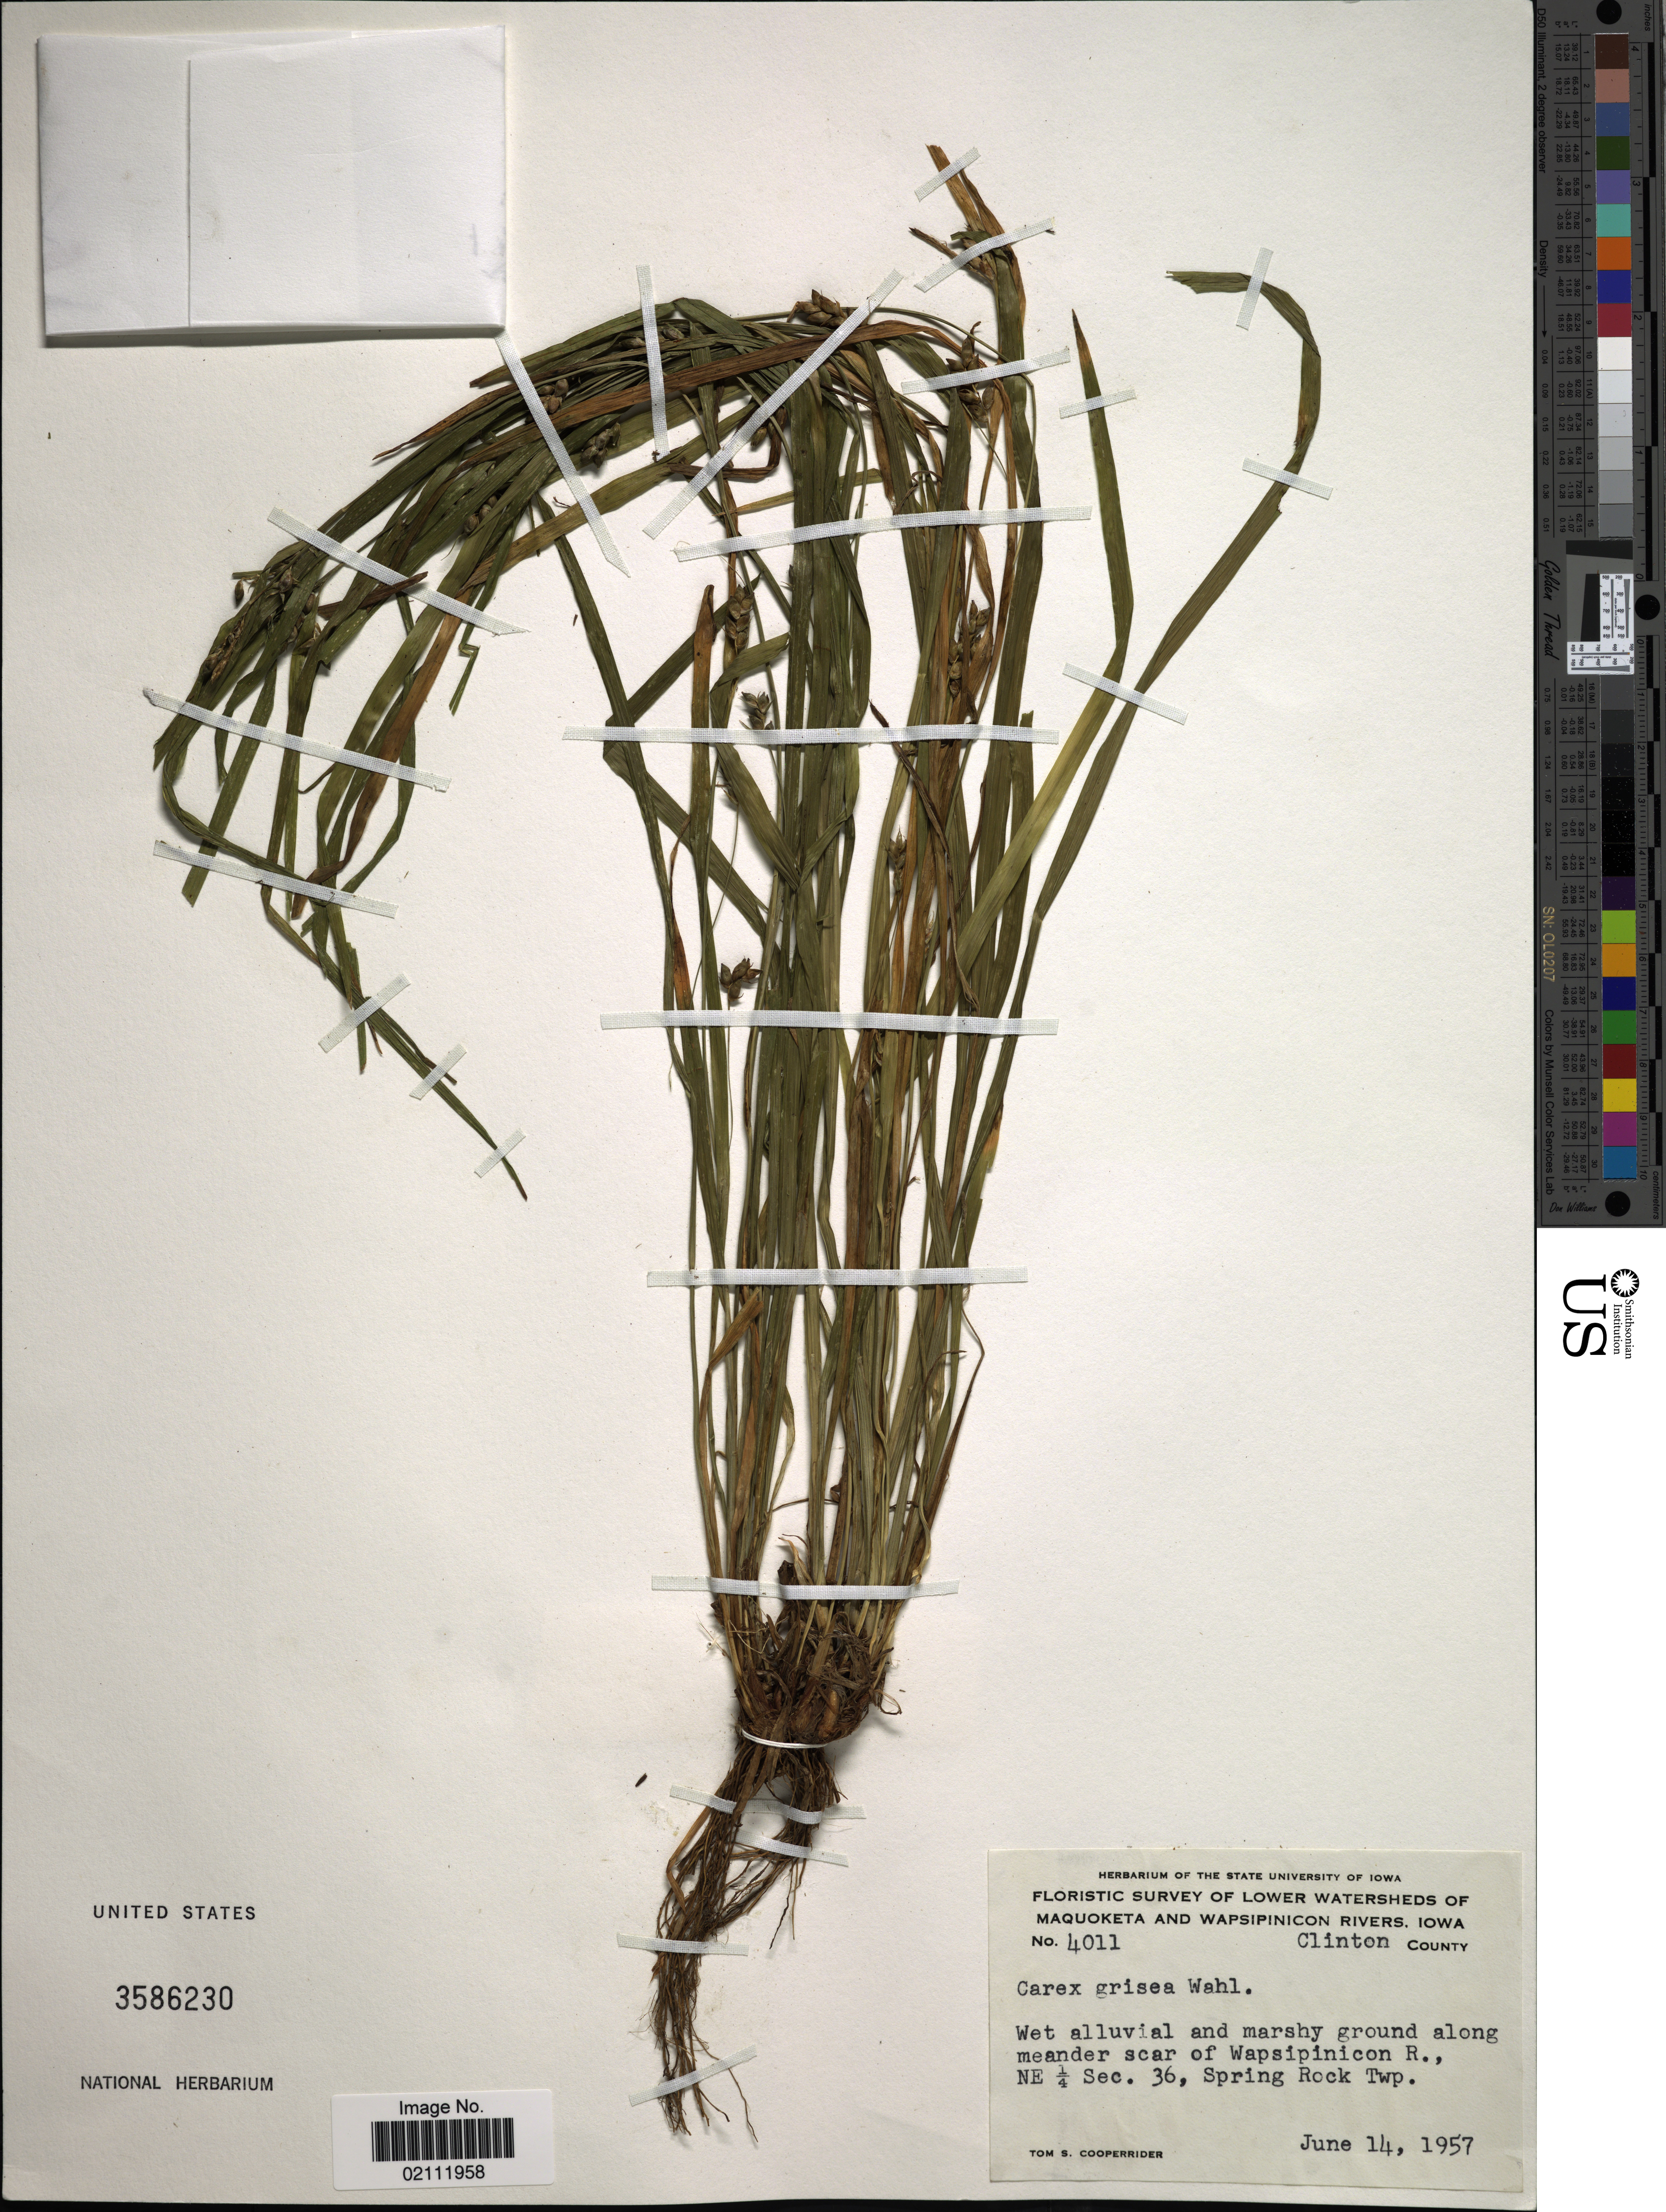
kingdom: Plantae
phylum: Tracheophyta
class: Liliopsida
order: Poales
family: Cyperaceae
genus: Carex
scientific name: Carex grisea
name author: Wahlenb.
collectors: T. S. Cooperrider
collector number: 4011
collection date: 1957-06-14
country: United States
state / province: Iowa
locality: Lower watersheds of Maquoketa and Wapsipinicon Rivers. Wet alluvil and marshy ground along meander scar of Wapsipinicon R., NE ¼ Sec. 36, Spring Rock Twp.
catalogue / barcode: US 3586230